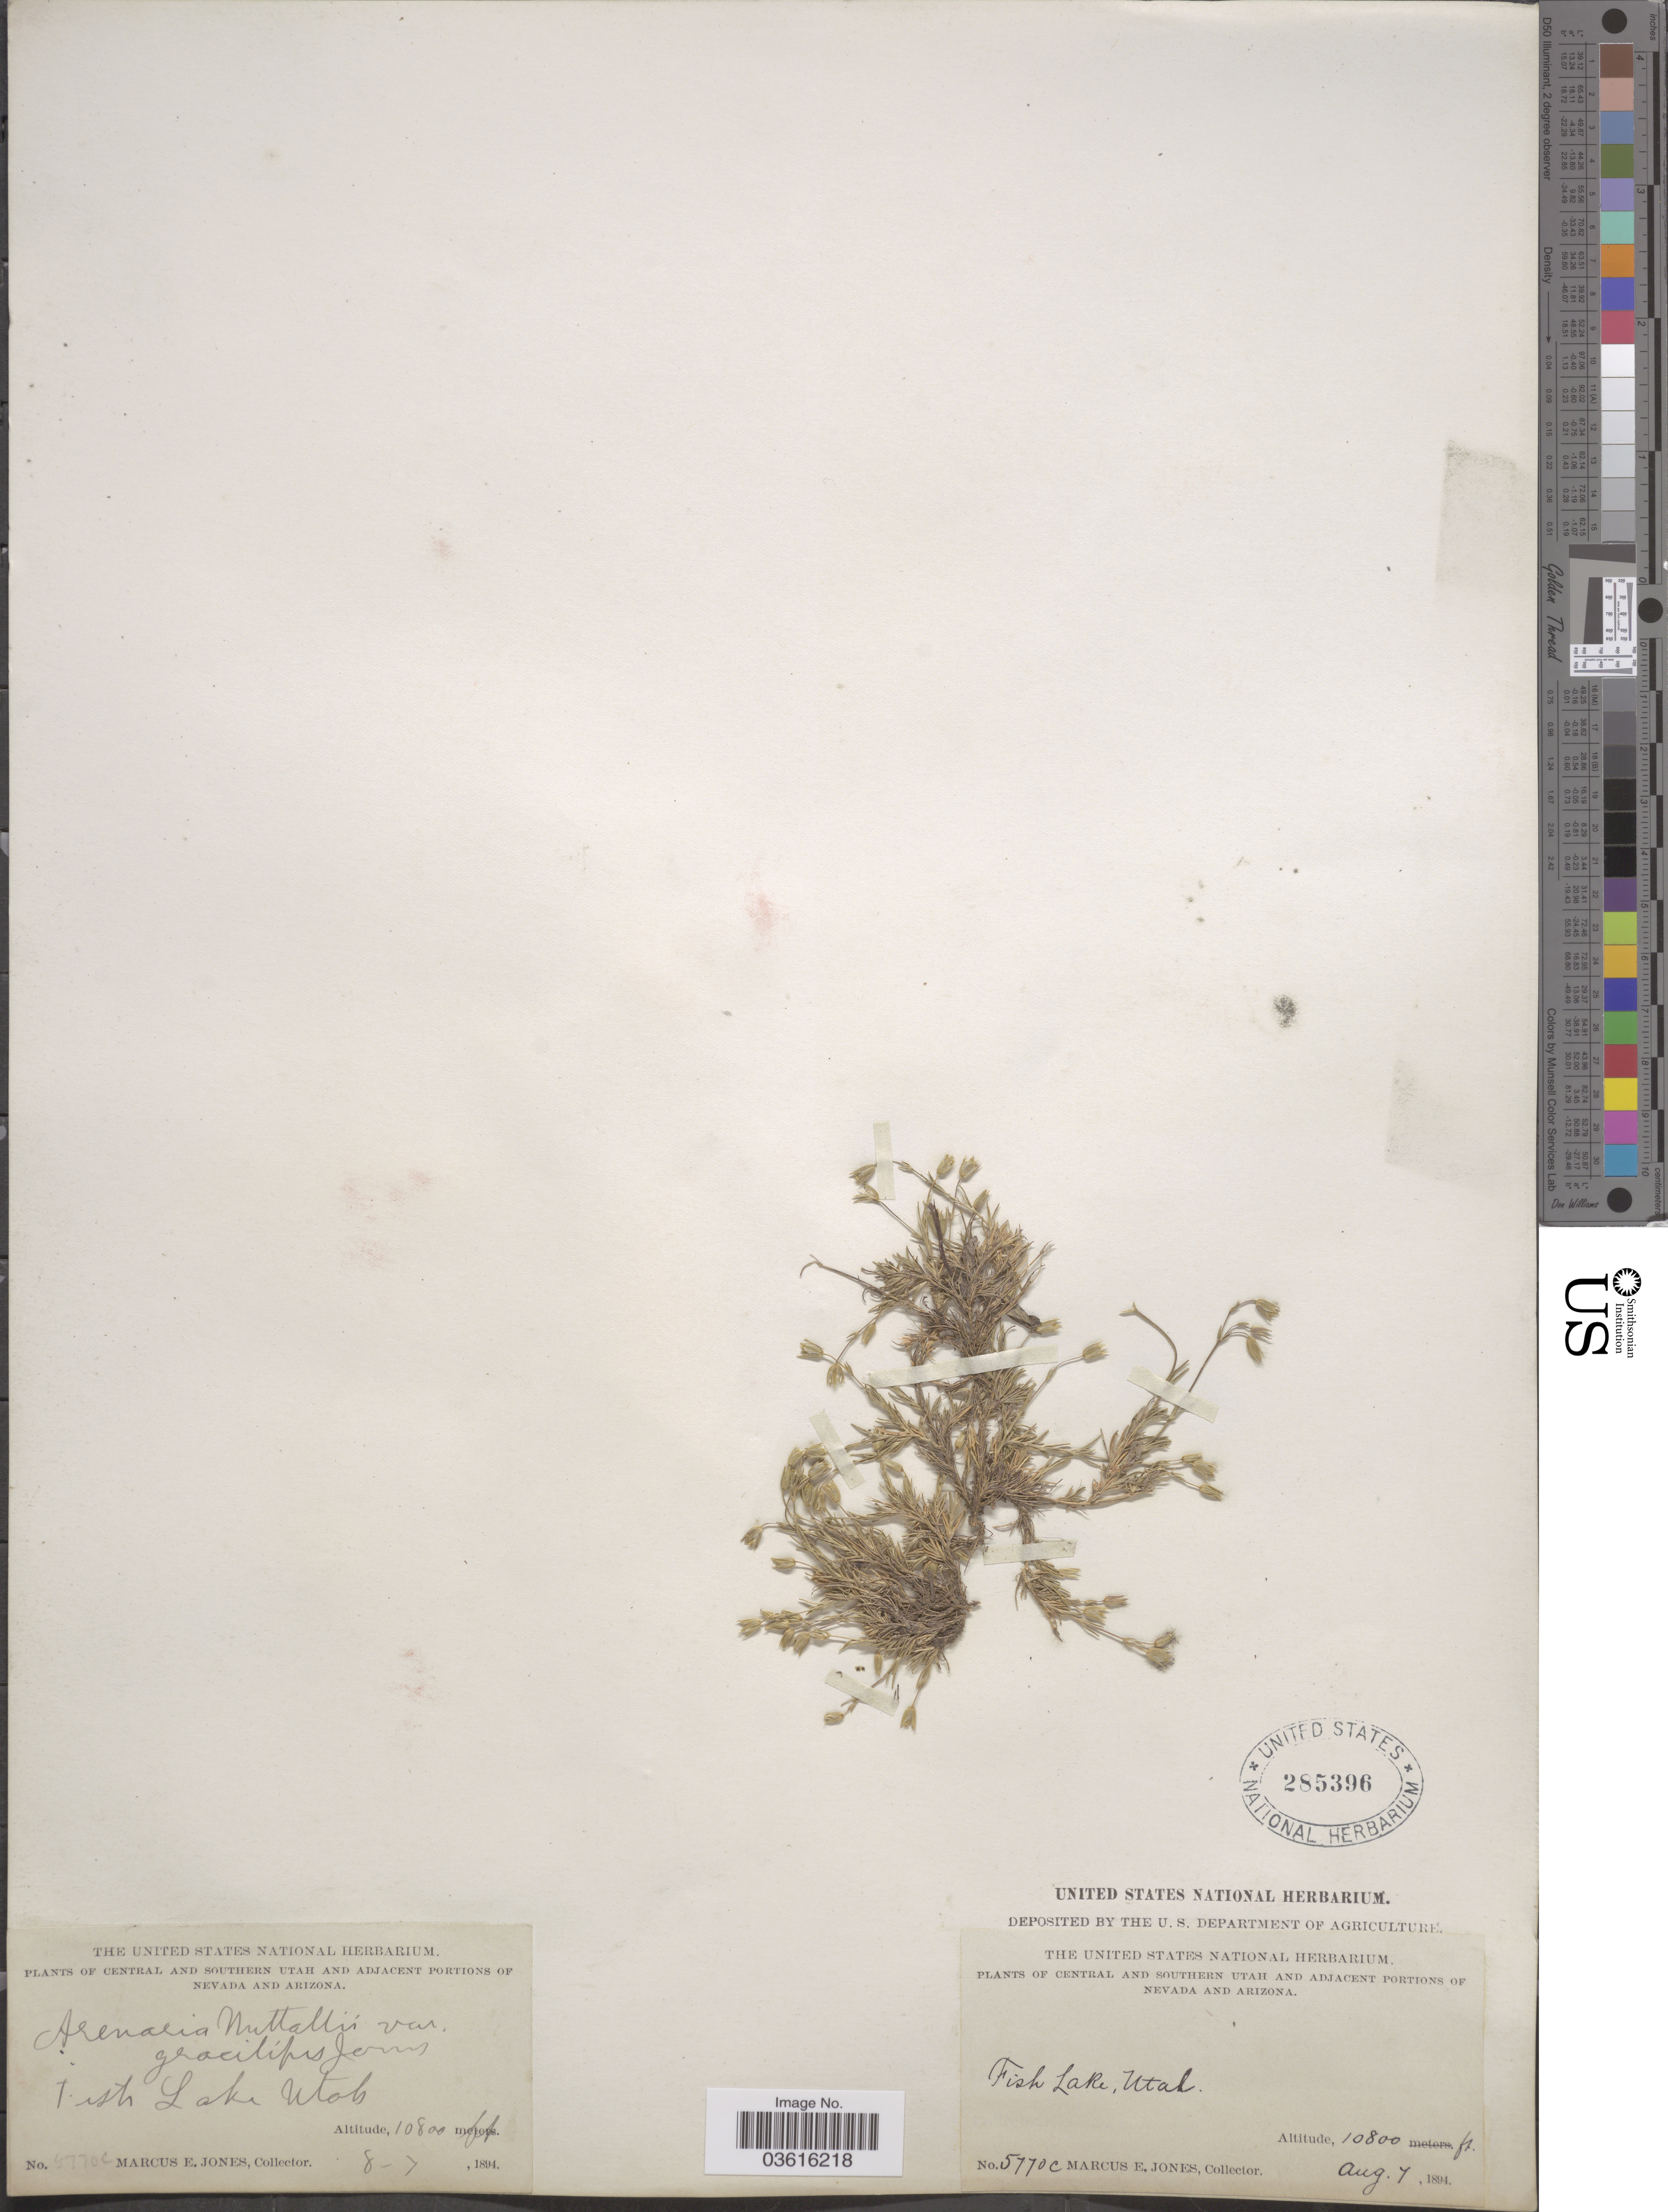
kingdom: Plantae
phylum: Tracheophyta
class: Magnoliopsida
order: Caryophyllales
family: Caryophyllaceae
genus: Minuartia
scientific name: Minuartia nuttallii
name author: (Pax) Briq.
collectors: M. E. Jones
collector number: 5770c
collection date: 1894-08-07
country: United States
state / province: Utah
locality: Central and southern Utah. Fish Lake.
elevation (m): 3292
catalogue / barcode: US 285396